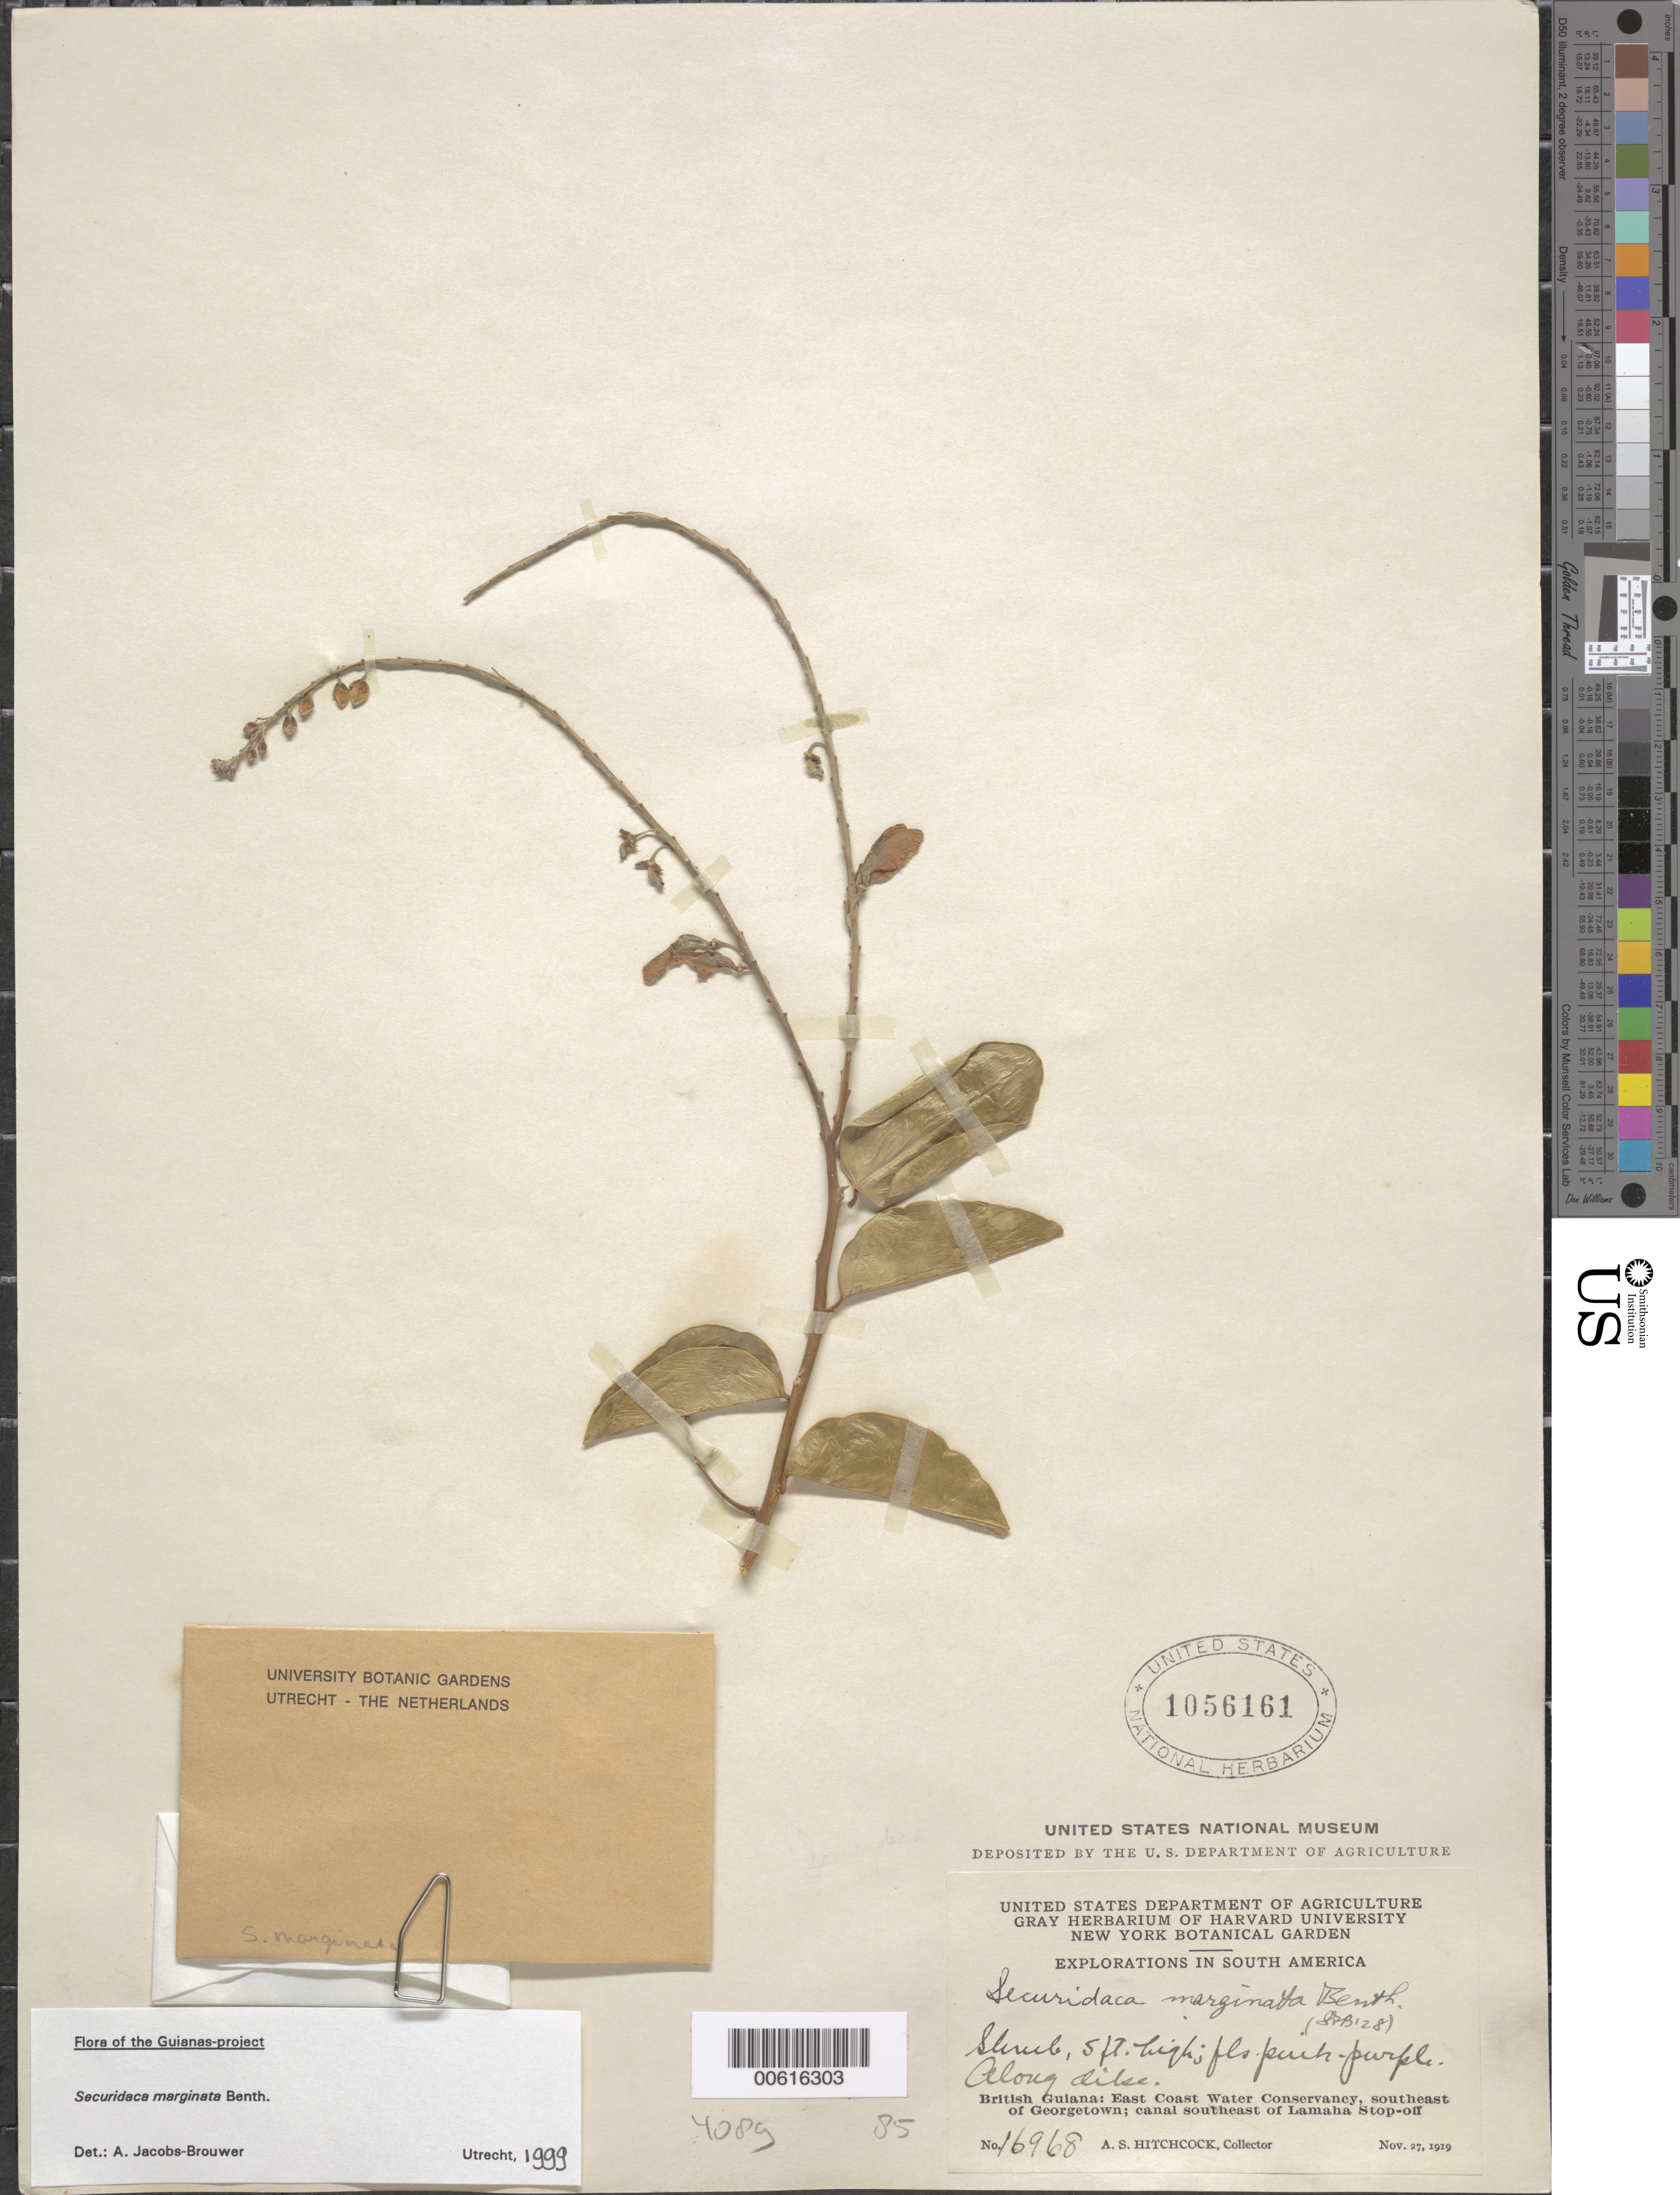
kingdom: Plantae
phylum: Tracheophyta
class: Magnoliopsida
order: Fabales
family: Polygalaceae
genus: Securidaca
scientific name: Securidaca marginata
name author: Benth.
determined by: Jacobs-Brouwer, A.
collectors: A. S. Hitchcock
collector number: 16968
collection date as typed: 27-Nov-19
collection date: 1919-11-27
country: Guyana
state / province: Demerara-Mahaica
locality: Georgetown, SE of, East Coast Water Conservancy; canal SE of Lamaha Stop-off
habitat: Along dikeShrub, 5 ft. high. Flrs pink-purple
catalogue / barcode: US 1056161